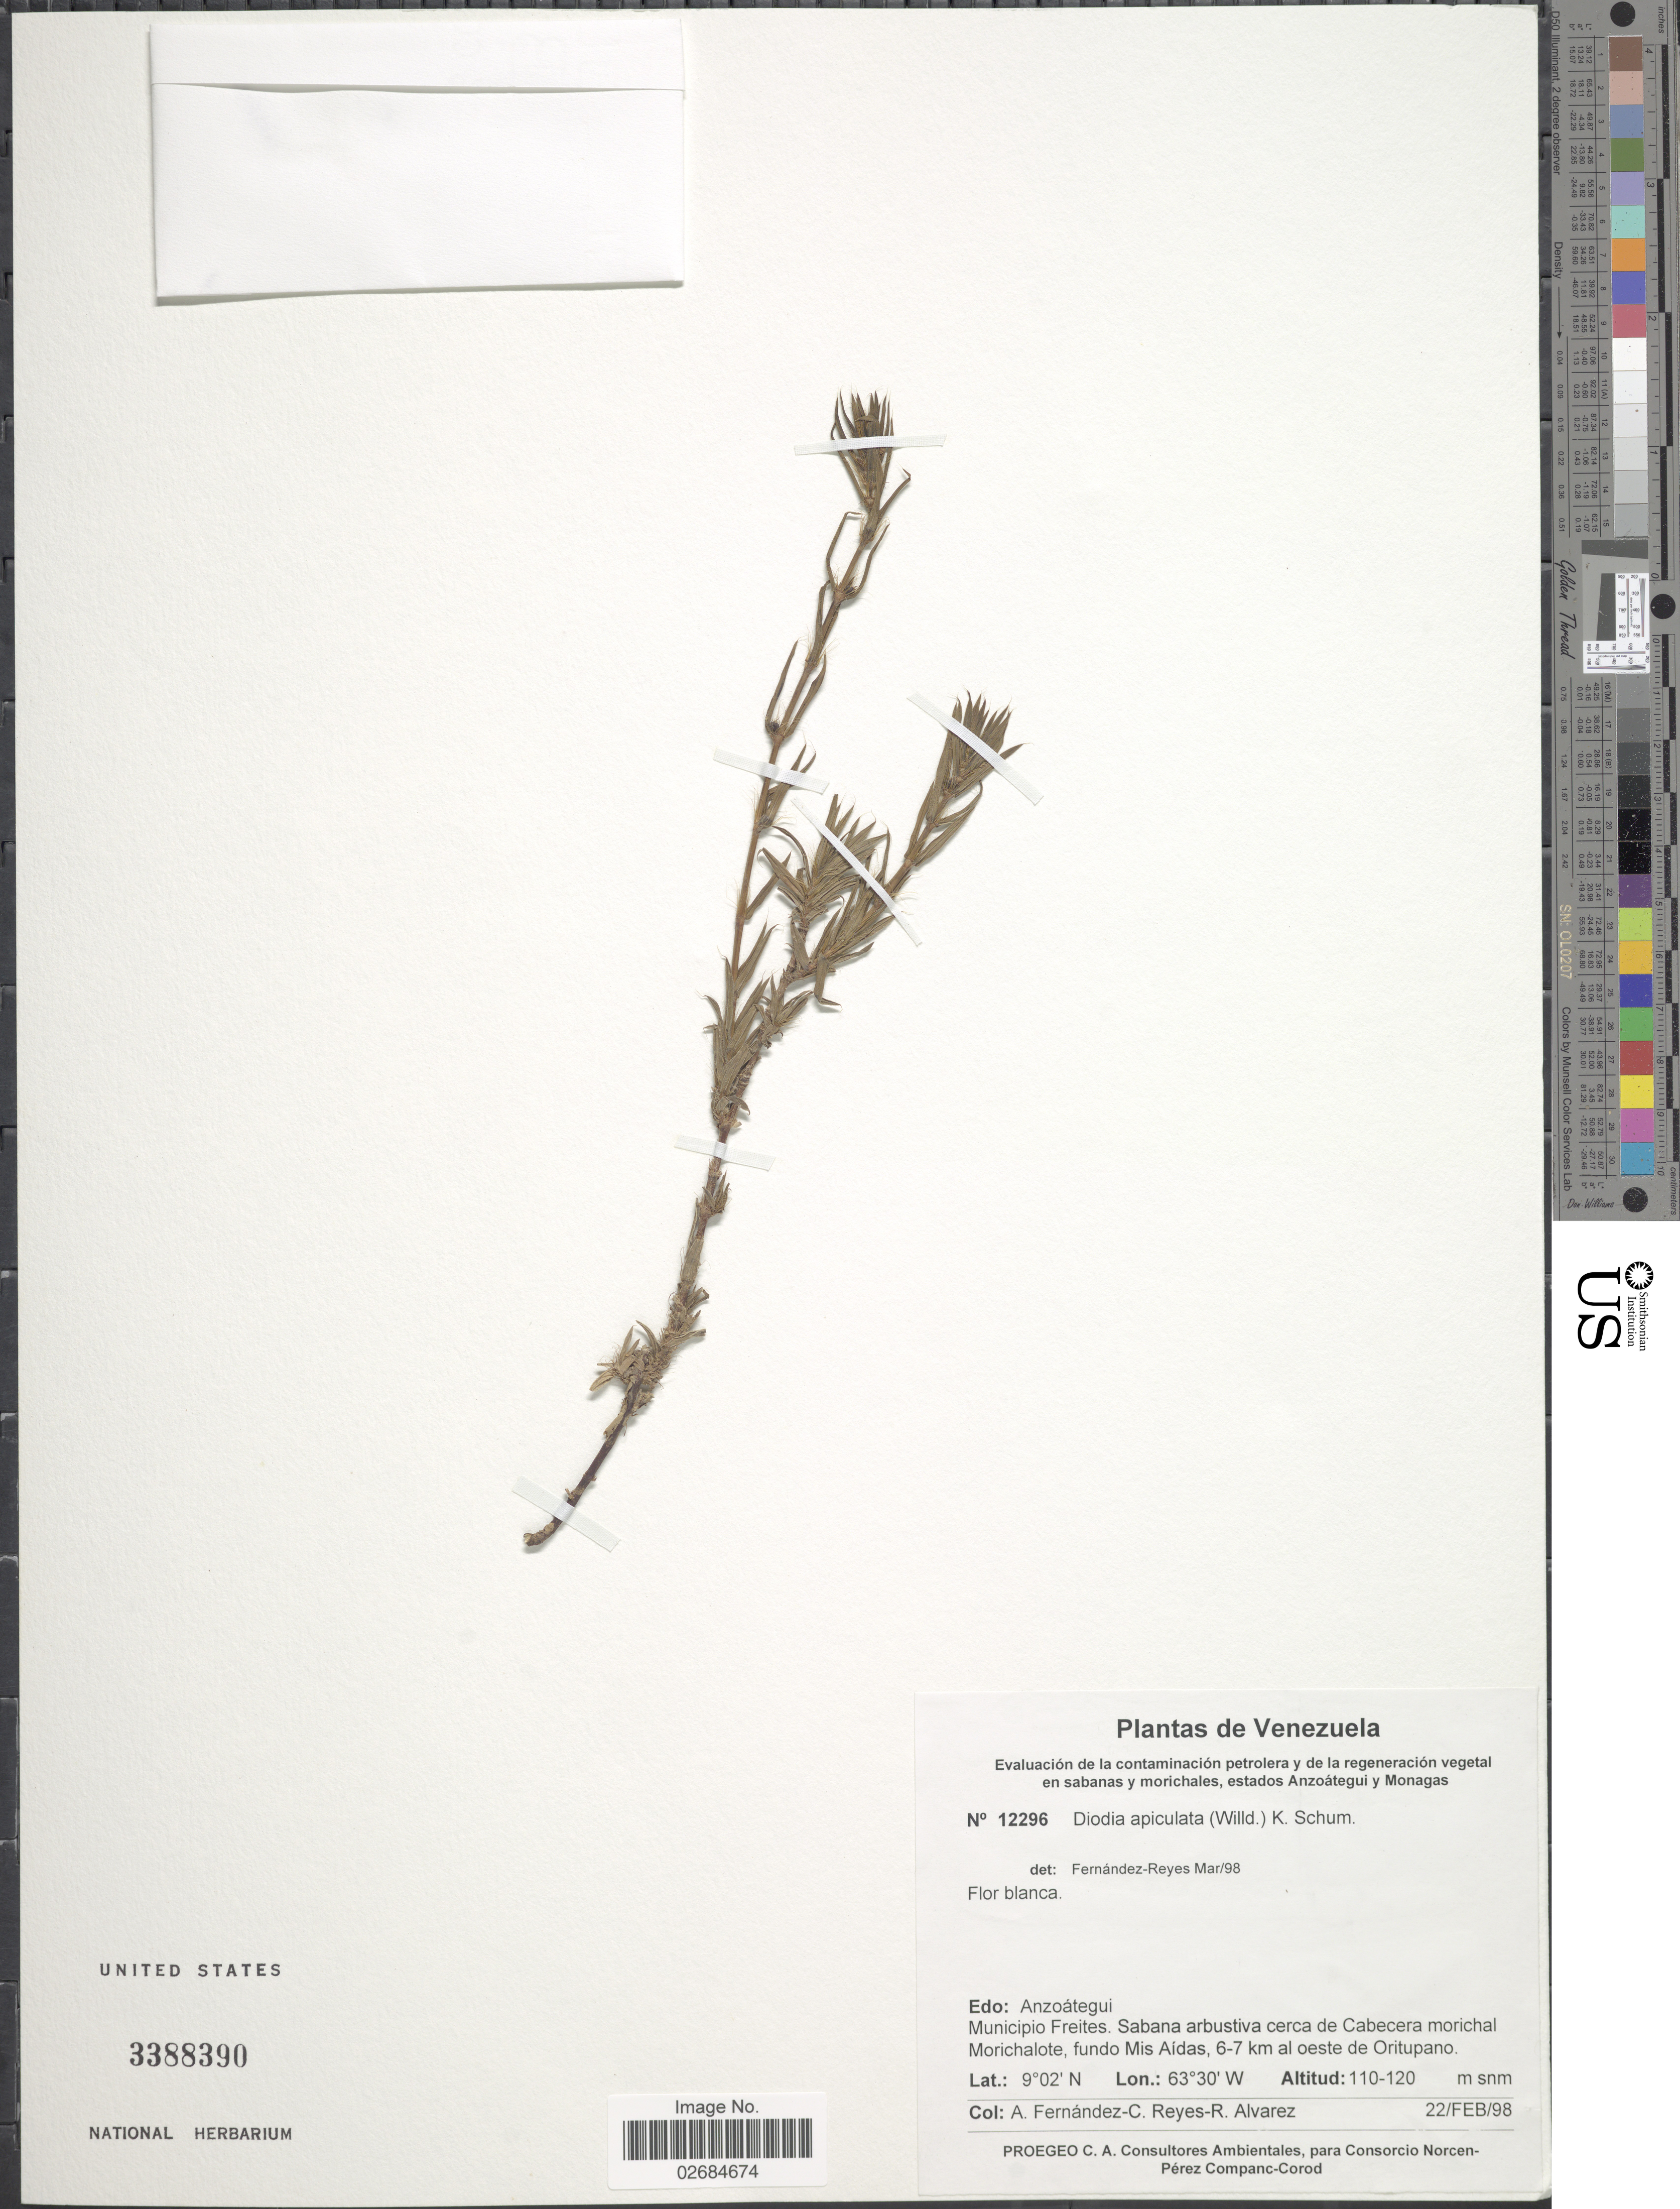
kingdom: Plantae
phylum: Tracheophyta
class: Magnoliopsida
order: Gentianales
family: Rubiaceae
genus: Diodia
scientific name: Diodia apiculata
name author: (Willd. ex Roem. & Schult.) K. Schum.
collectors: Á. Fernández & R. Alvarez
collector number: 12296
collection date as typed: Transcribed d/m/y: 22/2/98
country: Venezuela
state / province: Anzoategui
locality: Municipio Freitas, Sabana arbustiva cerca de Cabecera morchial Morichalote, fundo Mis Aidas, 6-7 km al oeste de Oritupano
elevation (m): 110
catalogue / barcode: US 3388390